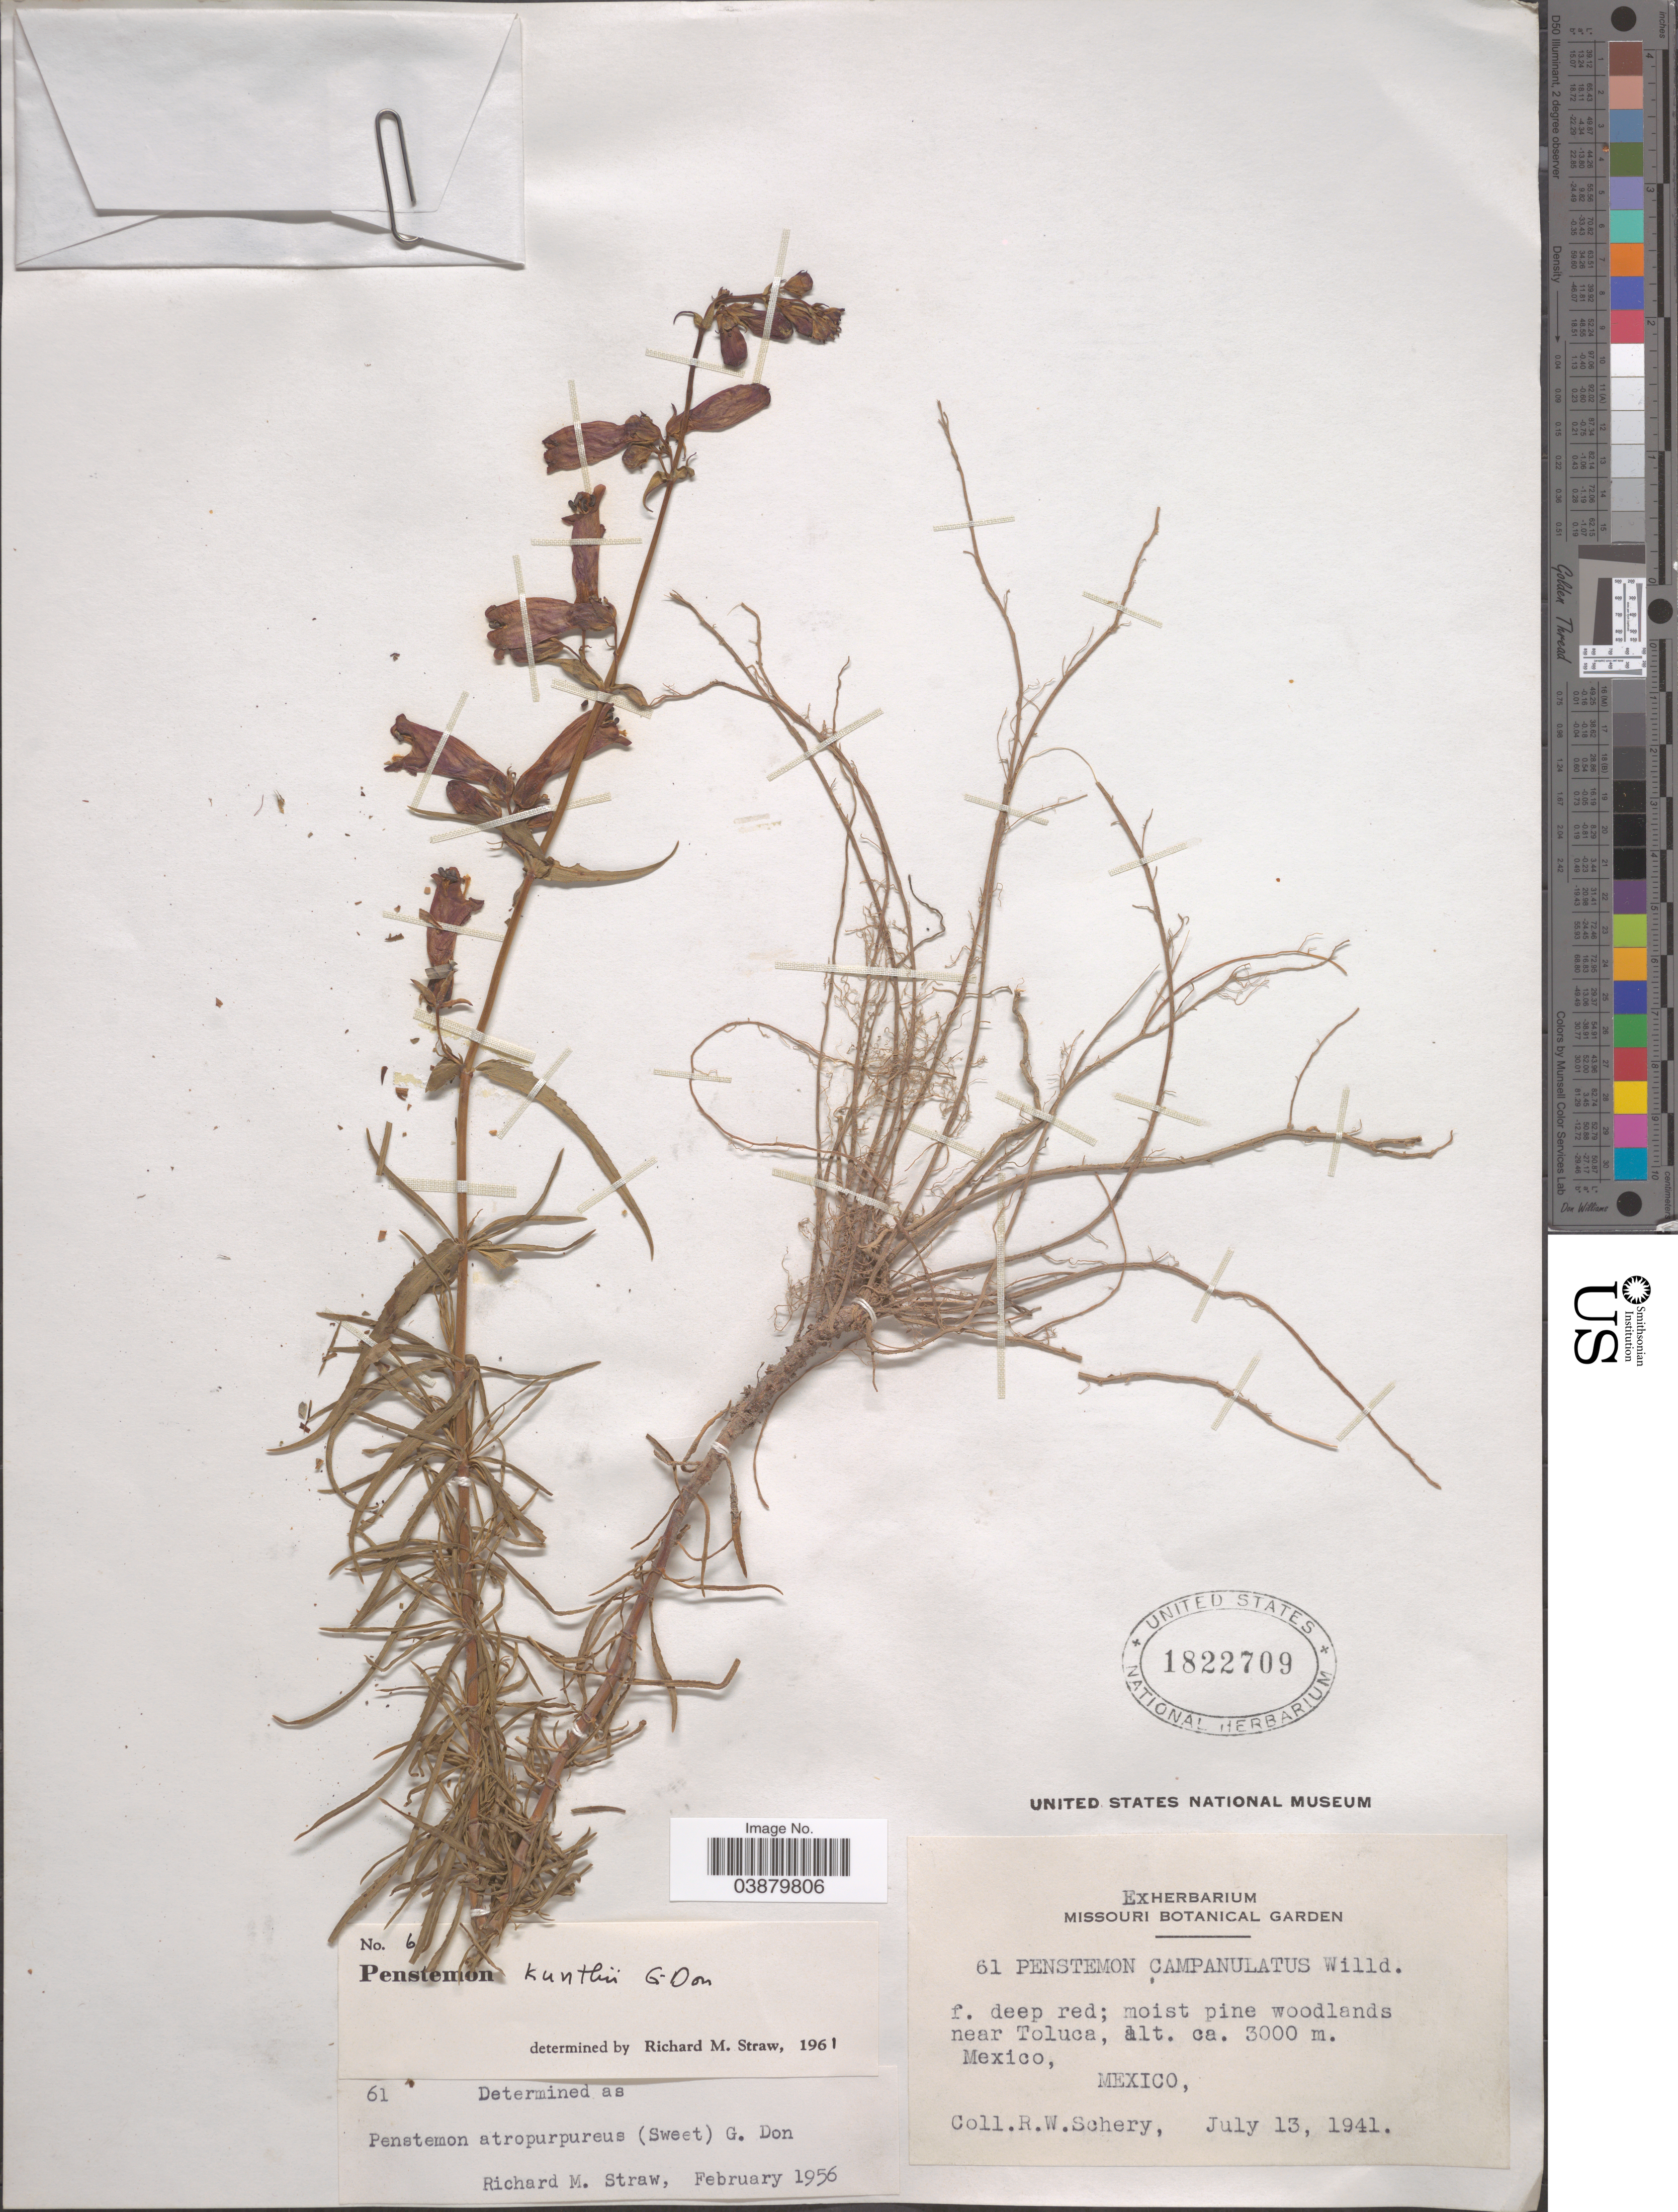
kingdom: Plantae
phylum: Tracheophyta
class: Magnoliopsida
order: Lamiales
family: Plantaginaceae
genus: Penstemon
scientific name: Penstemon kunthii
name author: G. Don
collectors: R. W. Schery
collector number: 61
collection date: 1941-07-13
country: Mexico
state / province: México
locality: Moist pine woodlands near Toluca.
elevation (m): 3000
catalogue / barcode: US 1822709